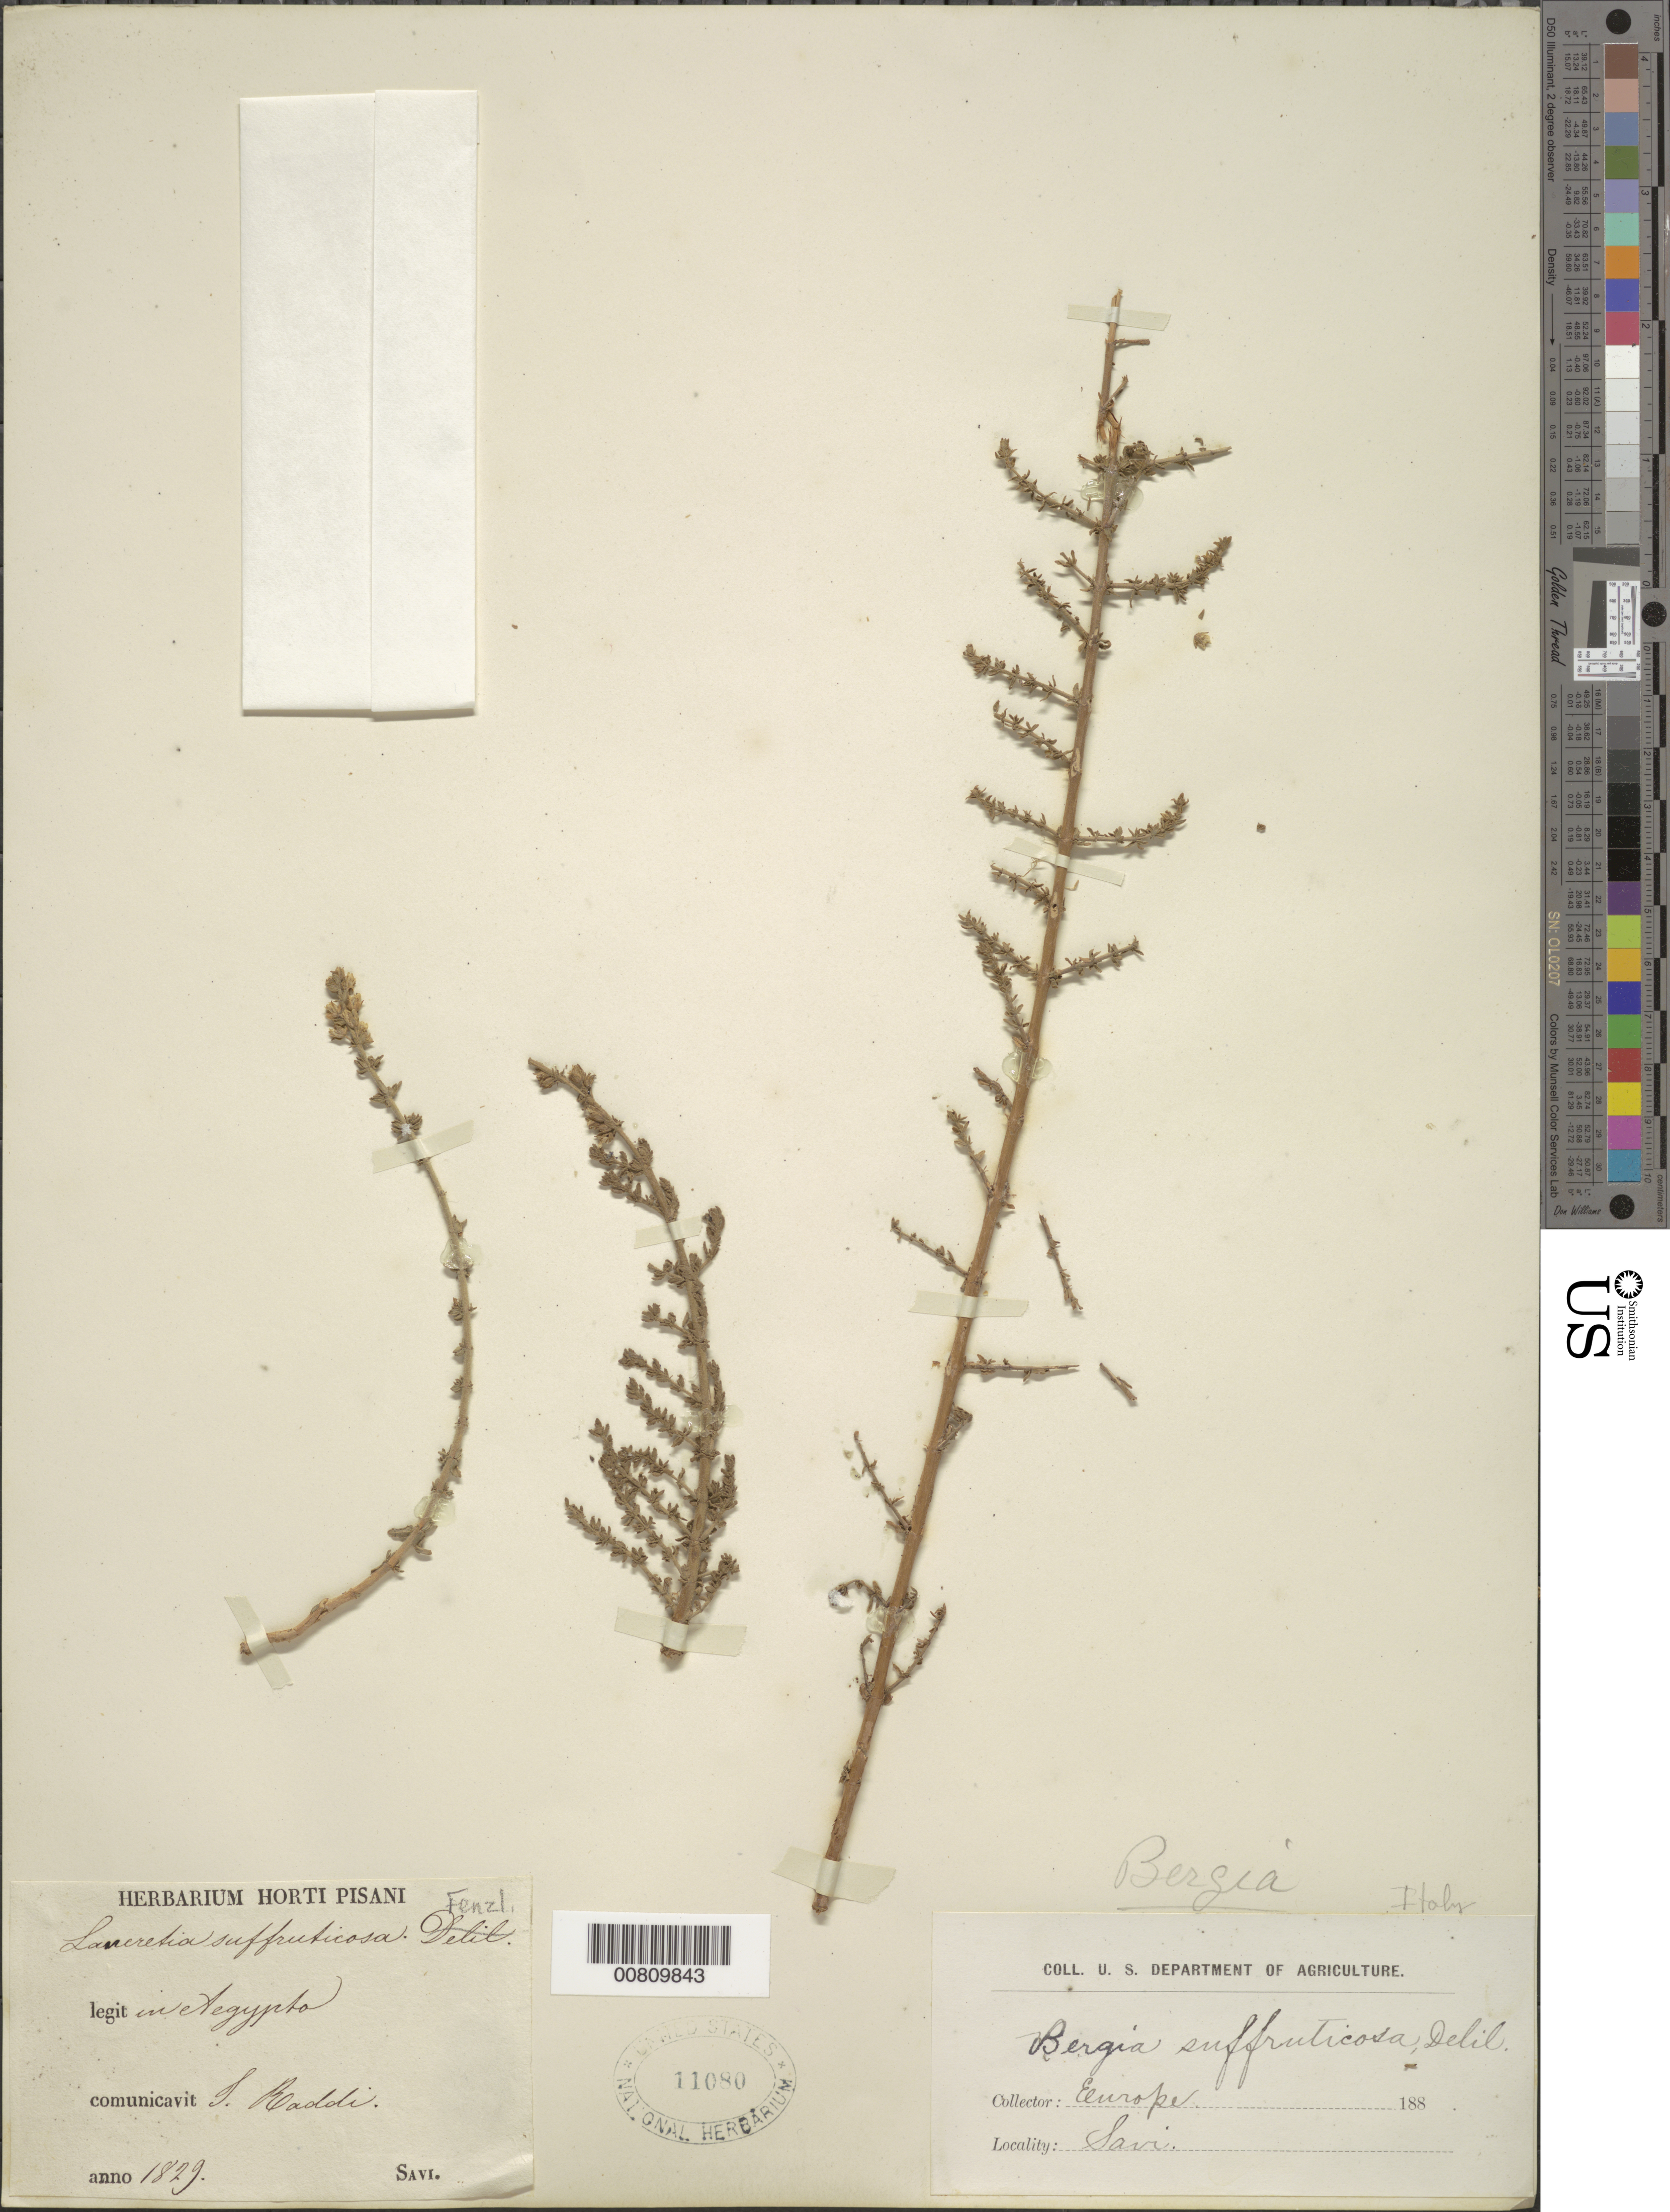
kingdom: Plantae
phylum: Tracheophyta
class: Magnoliopsida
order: Malpighiales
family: Elatinaceae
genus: Bergia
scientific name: Bergia suffruticosa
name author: Fenzl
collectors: G. Raddi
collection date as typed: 1829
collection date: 1829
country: Italy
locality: Savi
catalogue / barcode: US 11080